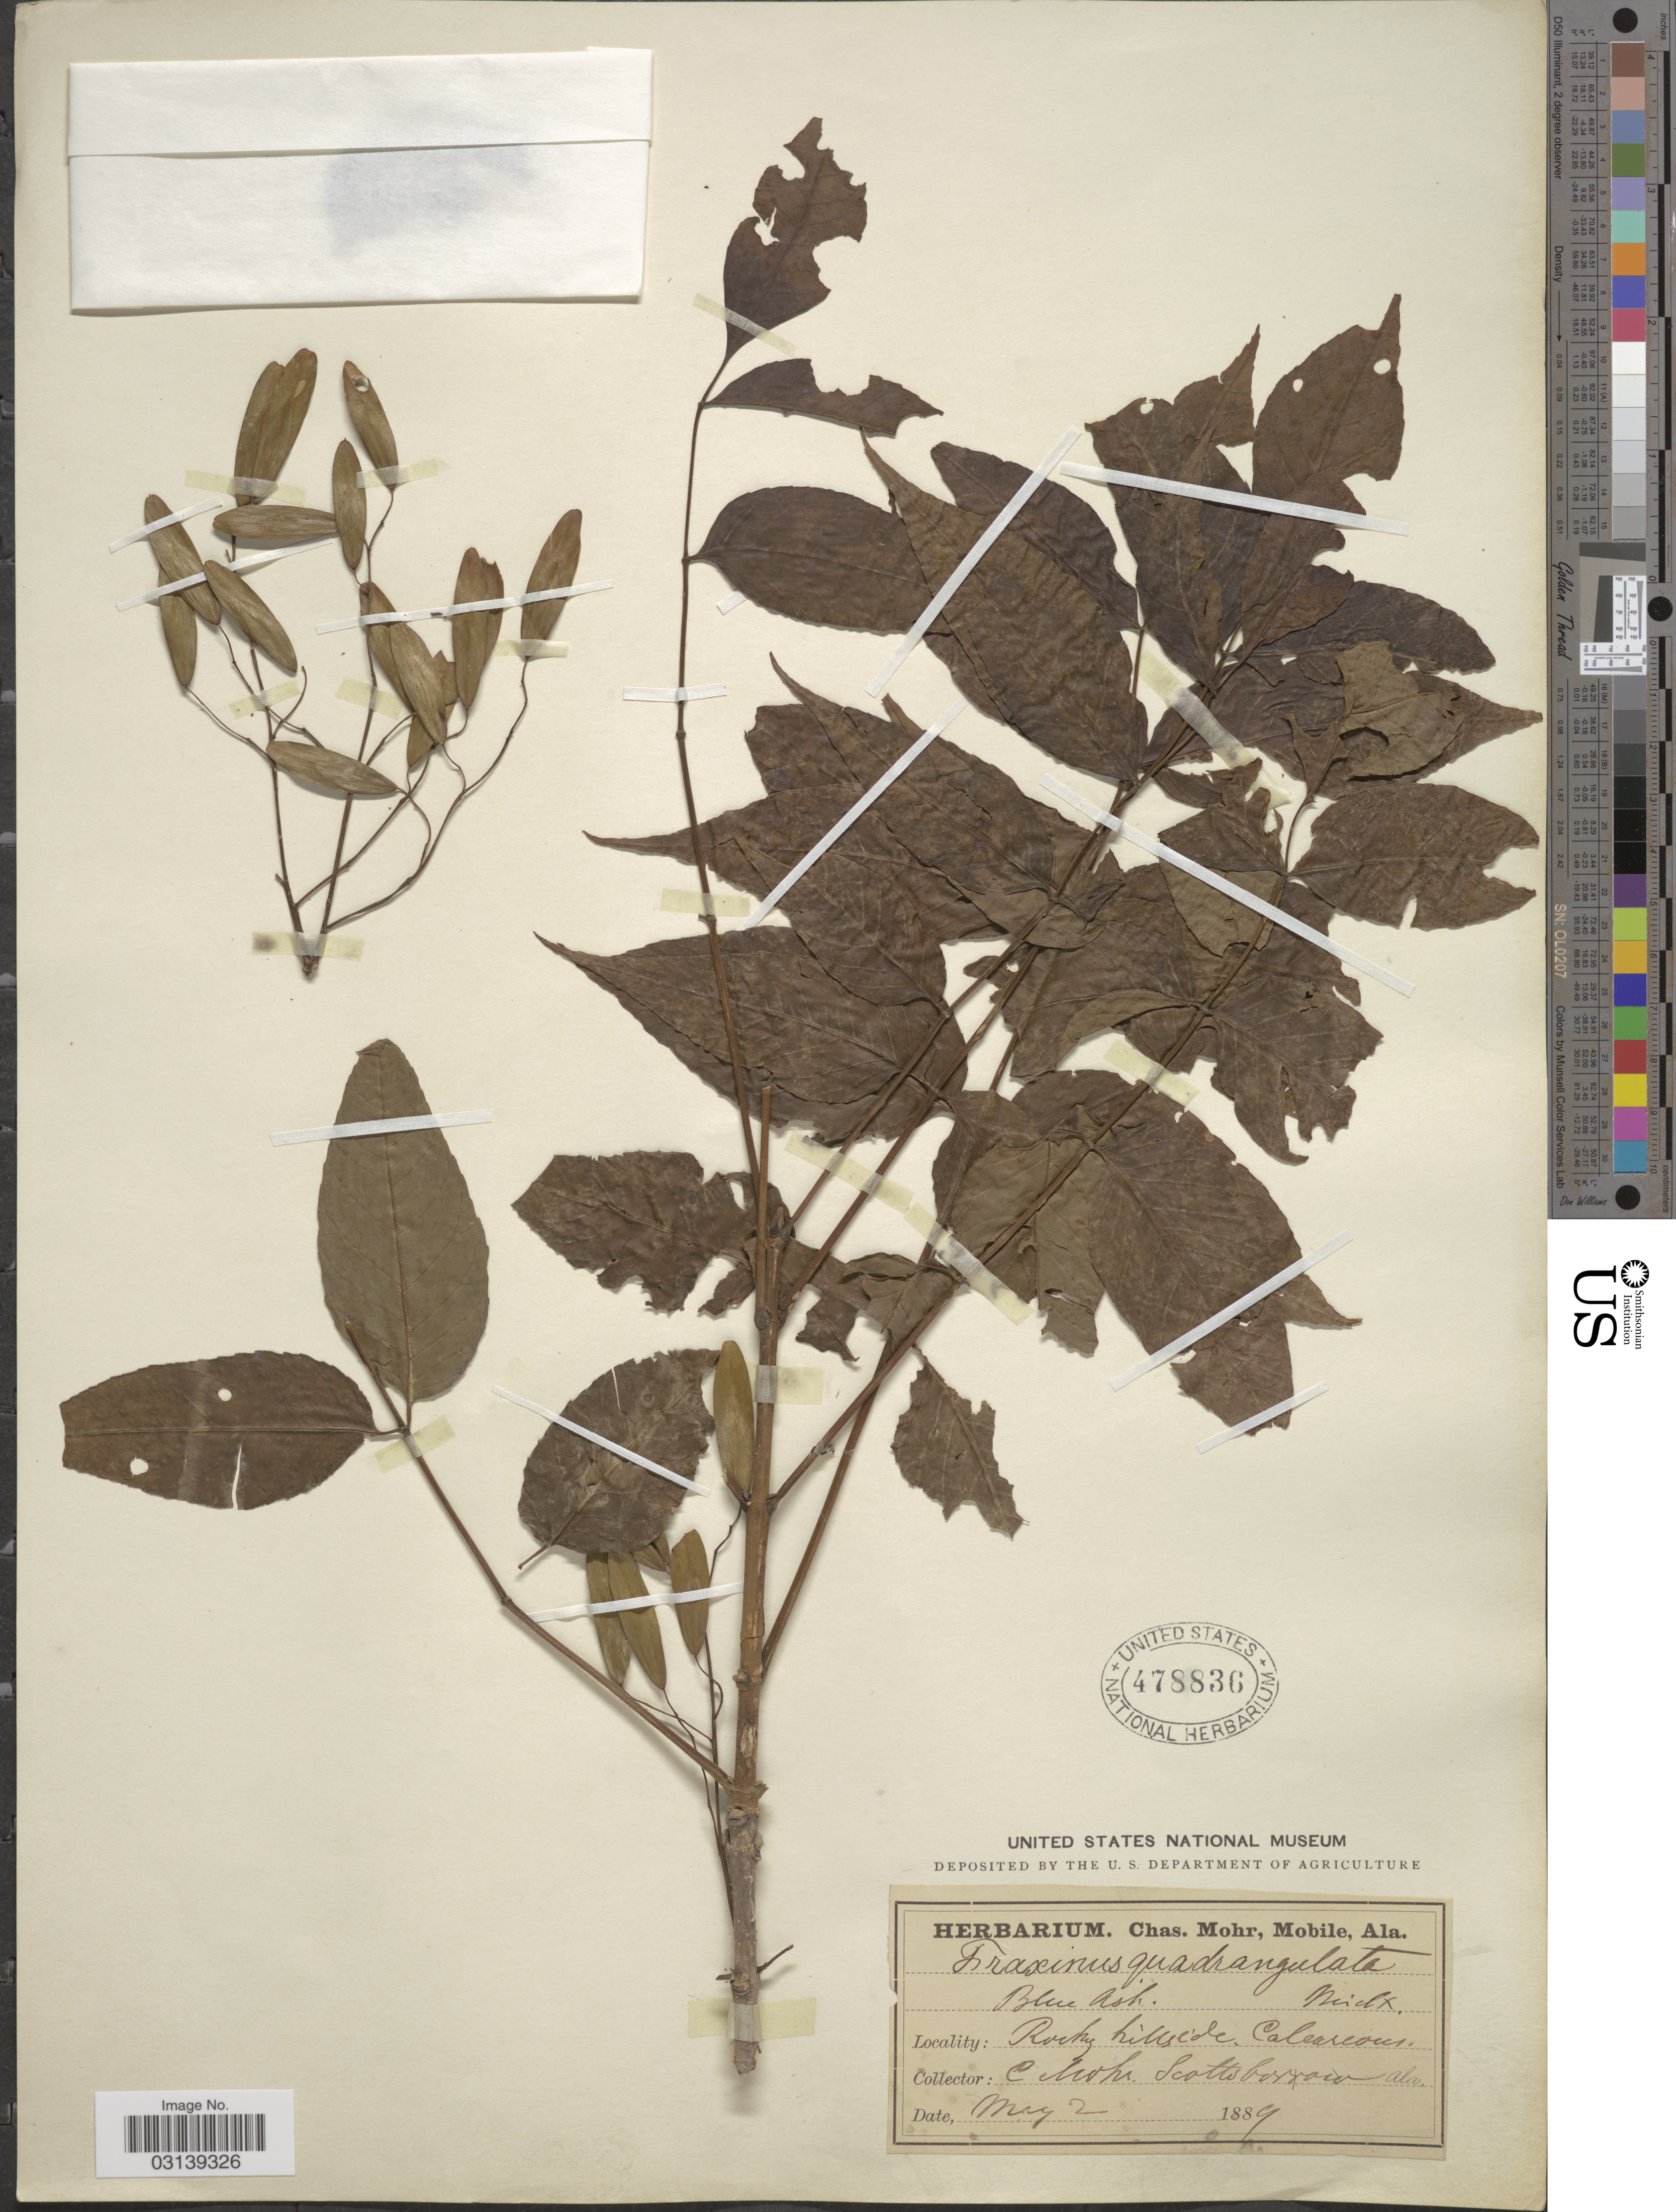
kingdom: Plantae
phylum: Tracheophyta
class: Magnoliopsida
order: Lamiales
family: Oleaceae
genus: Fraxinus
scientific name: Fraxinus quadrangulata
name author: Michx.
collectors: C. T. Mohr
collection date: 1889-05-02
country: United States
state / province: Alabama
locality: Rocky hillside. Calcareous. Scottsborrow.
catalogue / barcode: US 478836